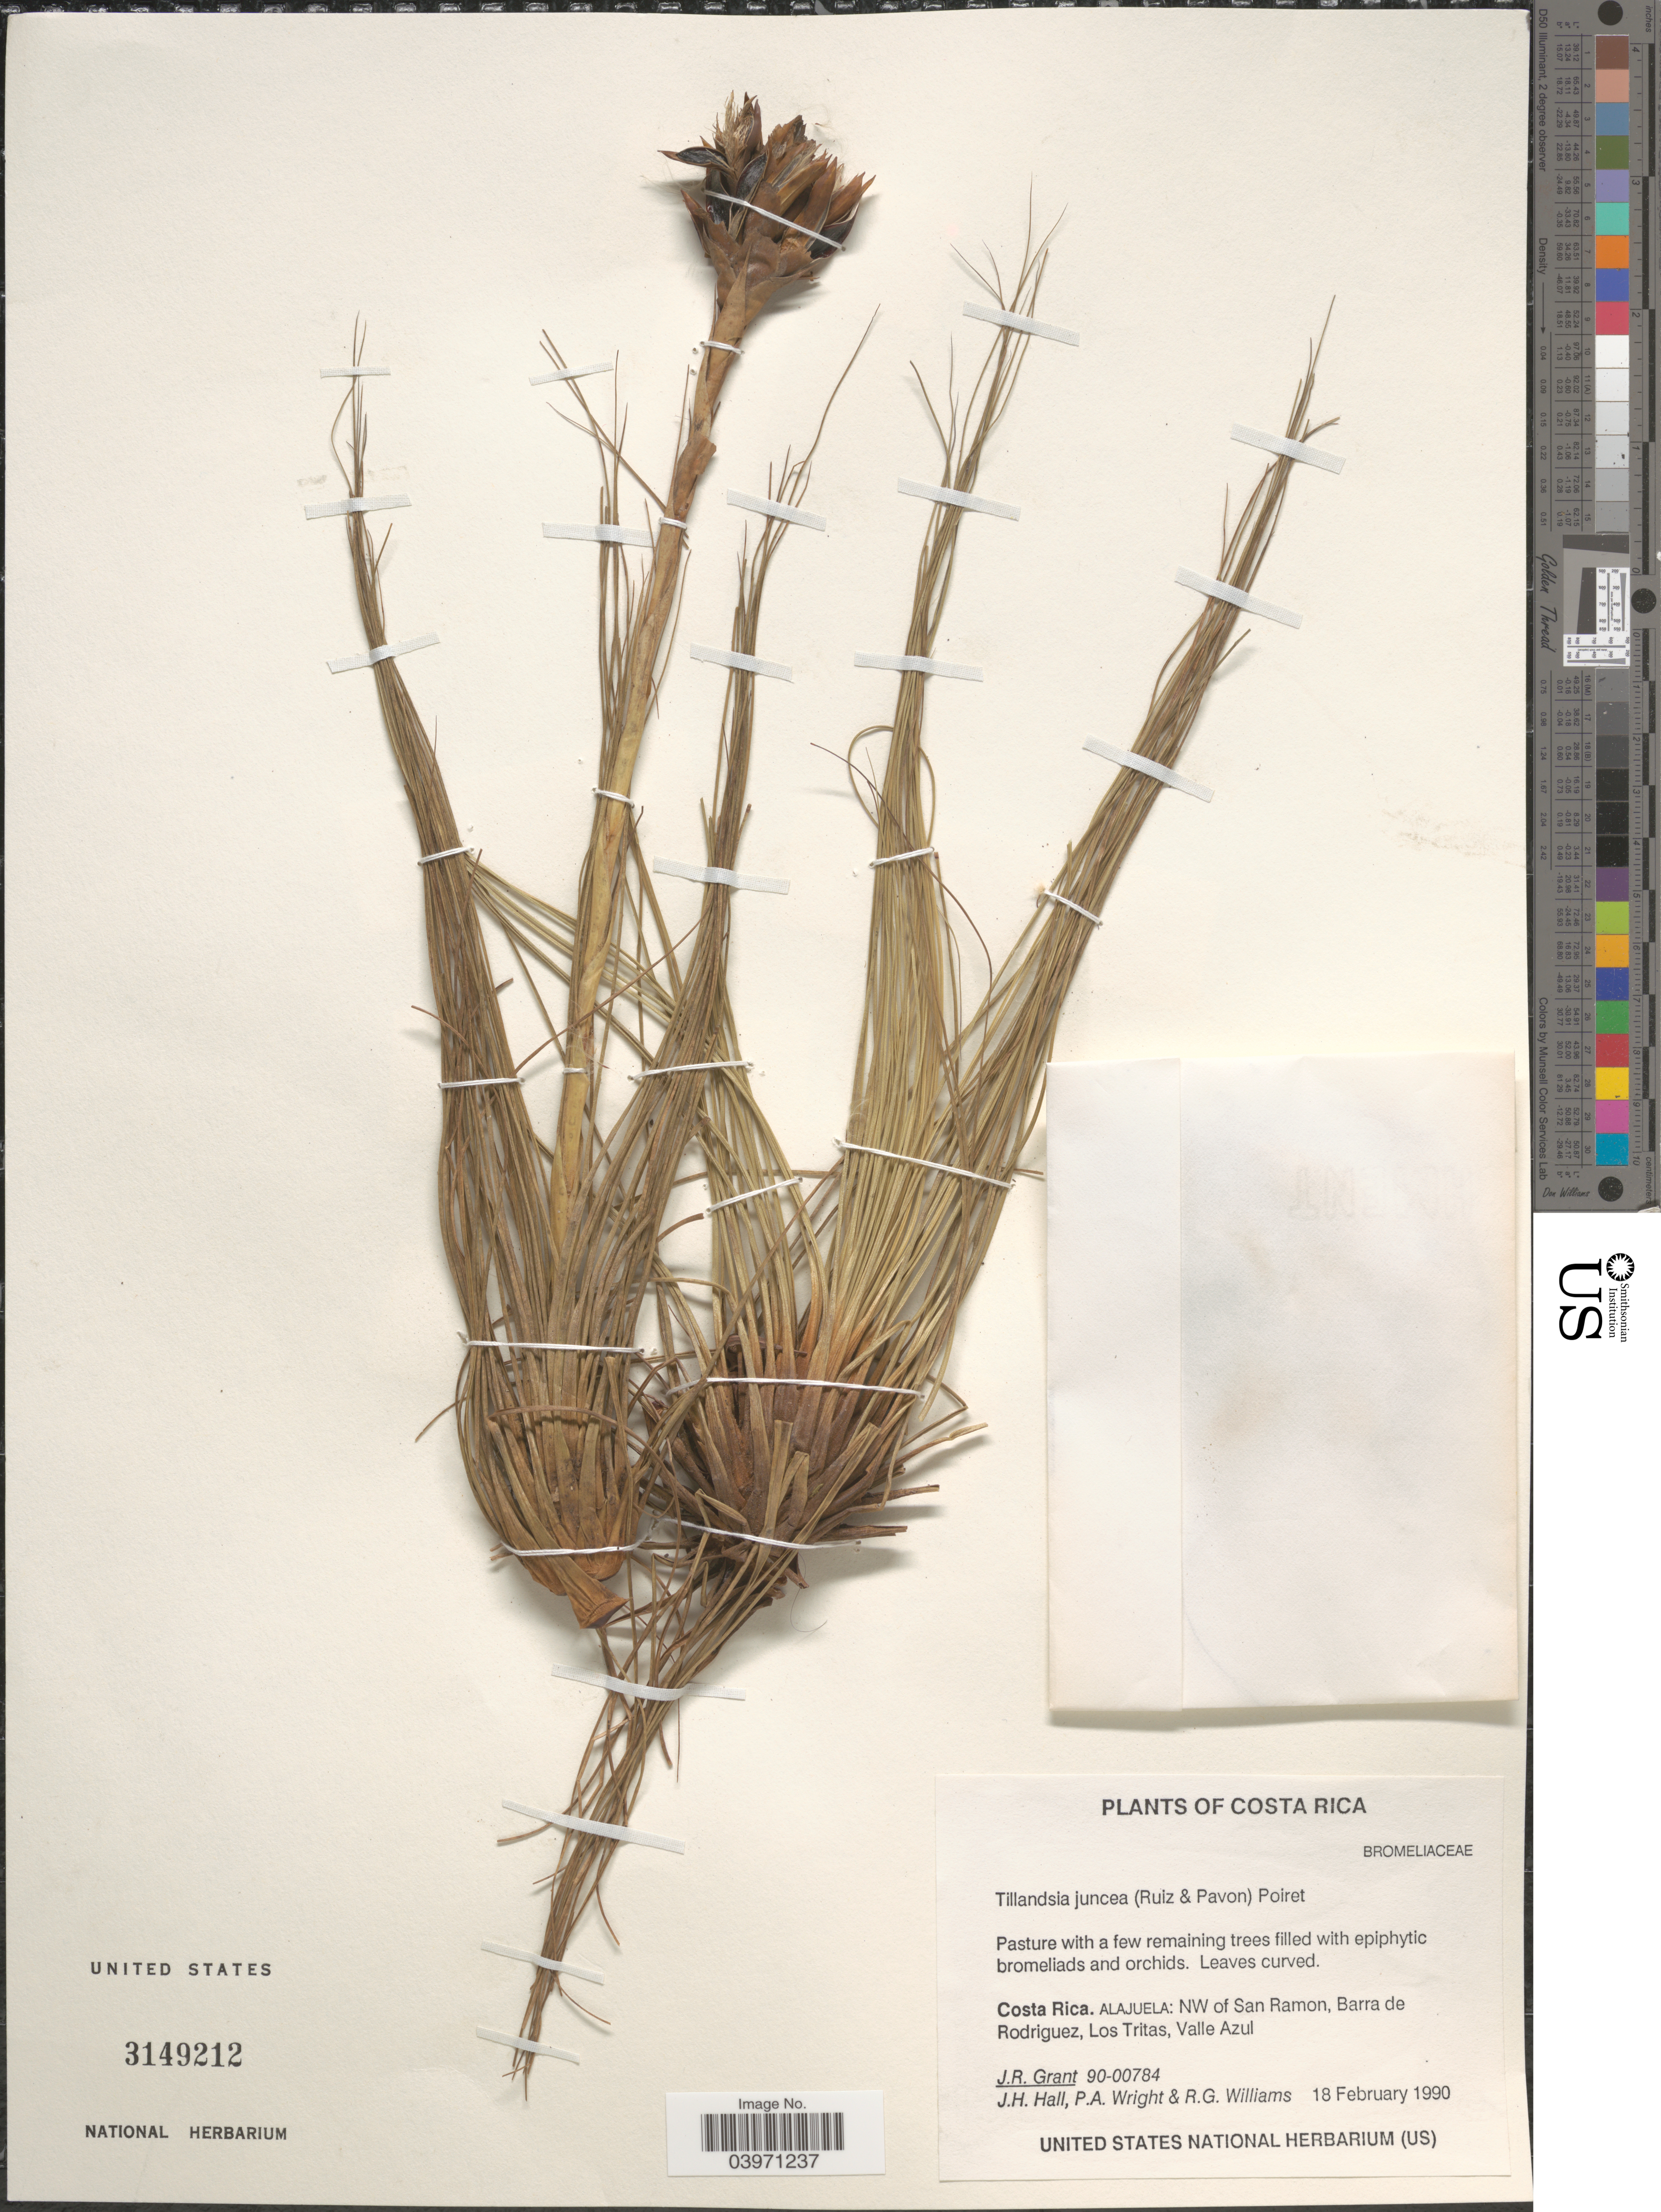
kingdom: Plantae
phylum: Tracheophyta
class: Liliopsida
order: Poales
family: Bromeliaceae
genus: Tillandsia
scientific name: Tillandsia juncea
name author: (Ruiz & Pav.) Poir.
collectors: J. Grant, J. Hall, P. A. Wright & R. G. Williams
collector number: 90-00784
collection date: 1990-02-18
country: Costa Rica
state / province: Alajuela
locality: NW of San Ramon, Barra de Rodriguez, Los Tritas, Valle Azul.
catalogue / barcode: US 3149212